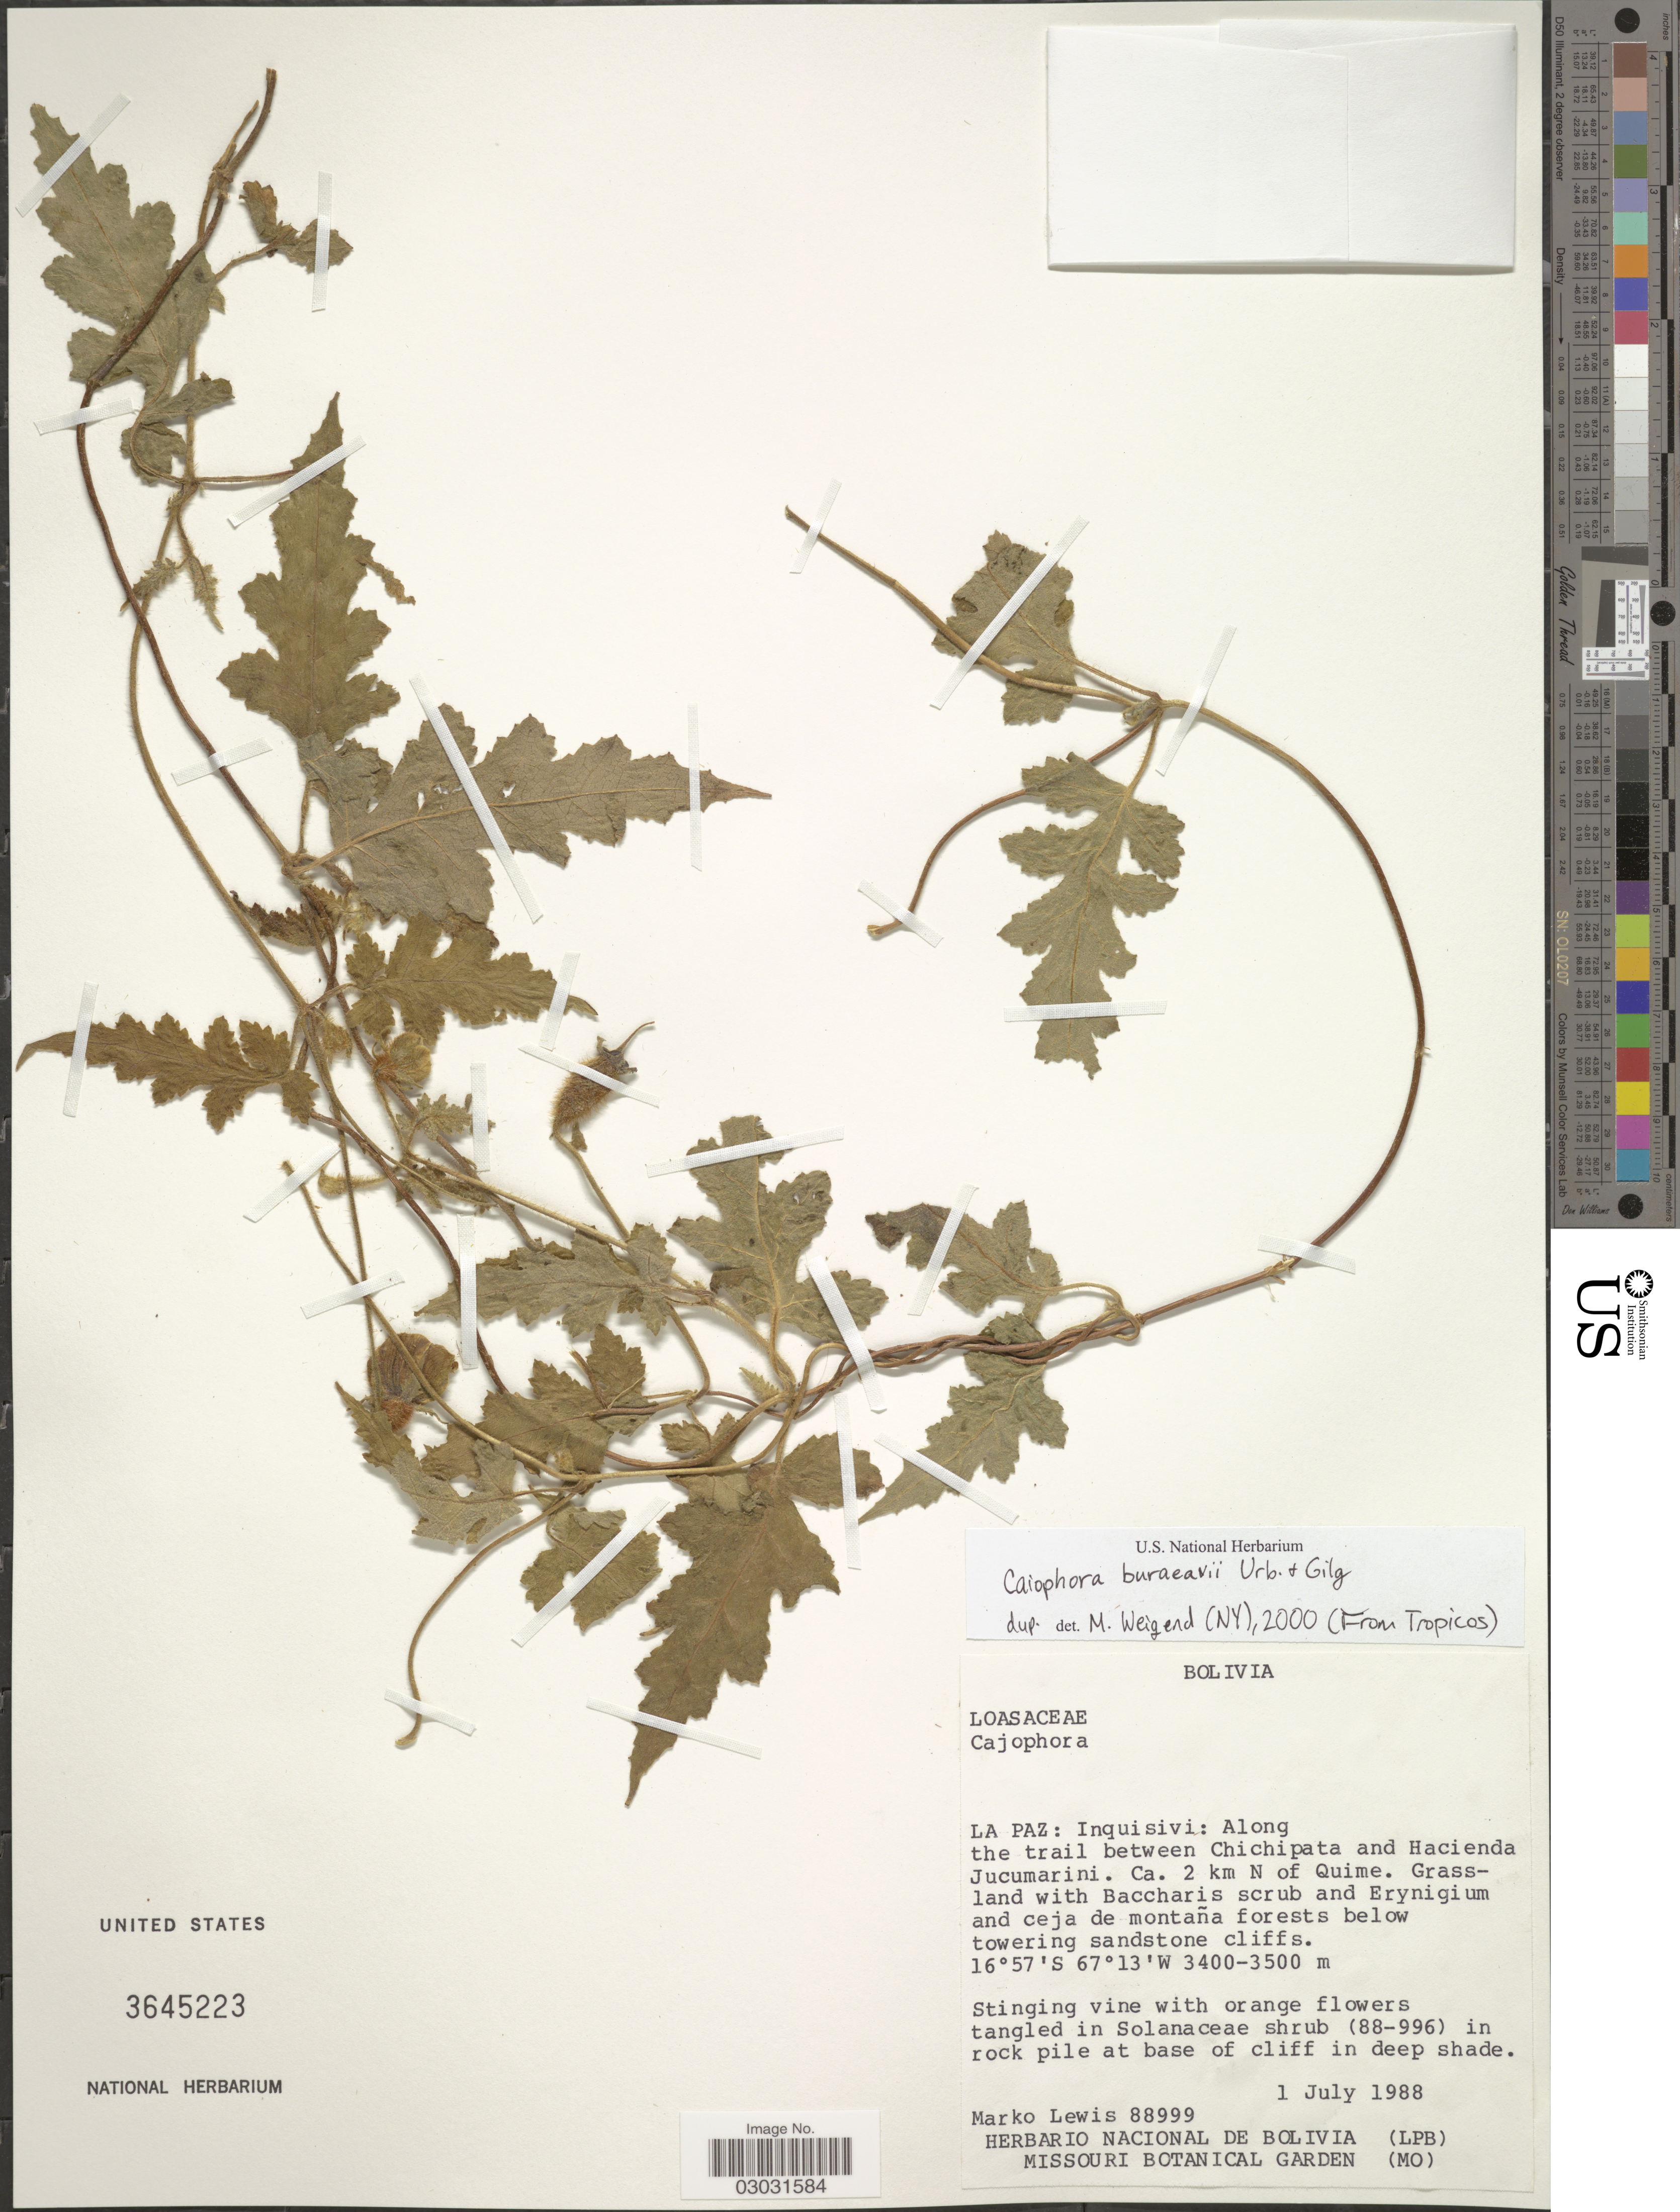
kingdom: Plantae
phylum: Tracheophyta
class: Magnoliopsida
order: Cornales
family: Loasaceae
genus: Caiophora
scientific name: Caiophora buraeavii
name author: Urb. & Gilg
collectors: M. A. Lewis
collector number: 88999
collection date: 1988-07-01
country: Bolivia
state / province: La Paz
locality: Inquisivi: Along the trail between Chichipata and Hacienda Jucumarini. Ca. 2 km N of Quime.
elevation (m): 3400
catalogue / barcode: US 3645223